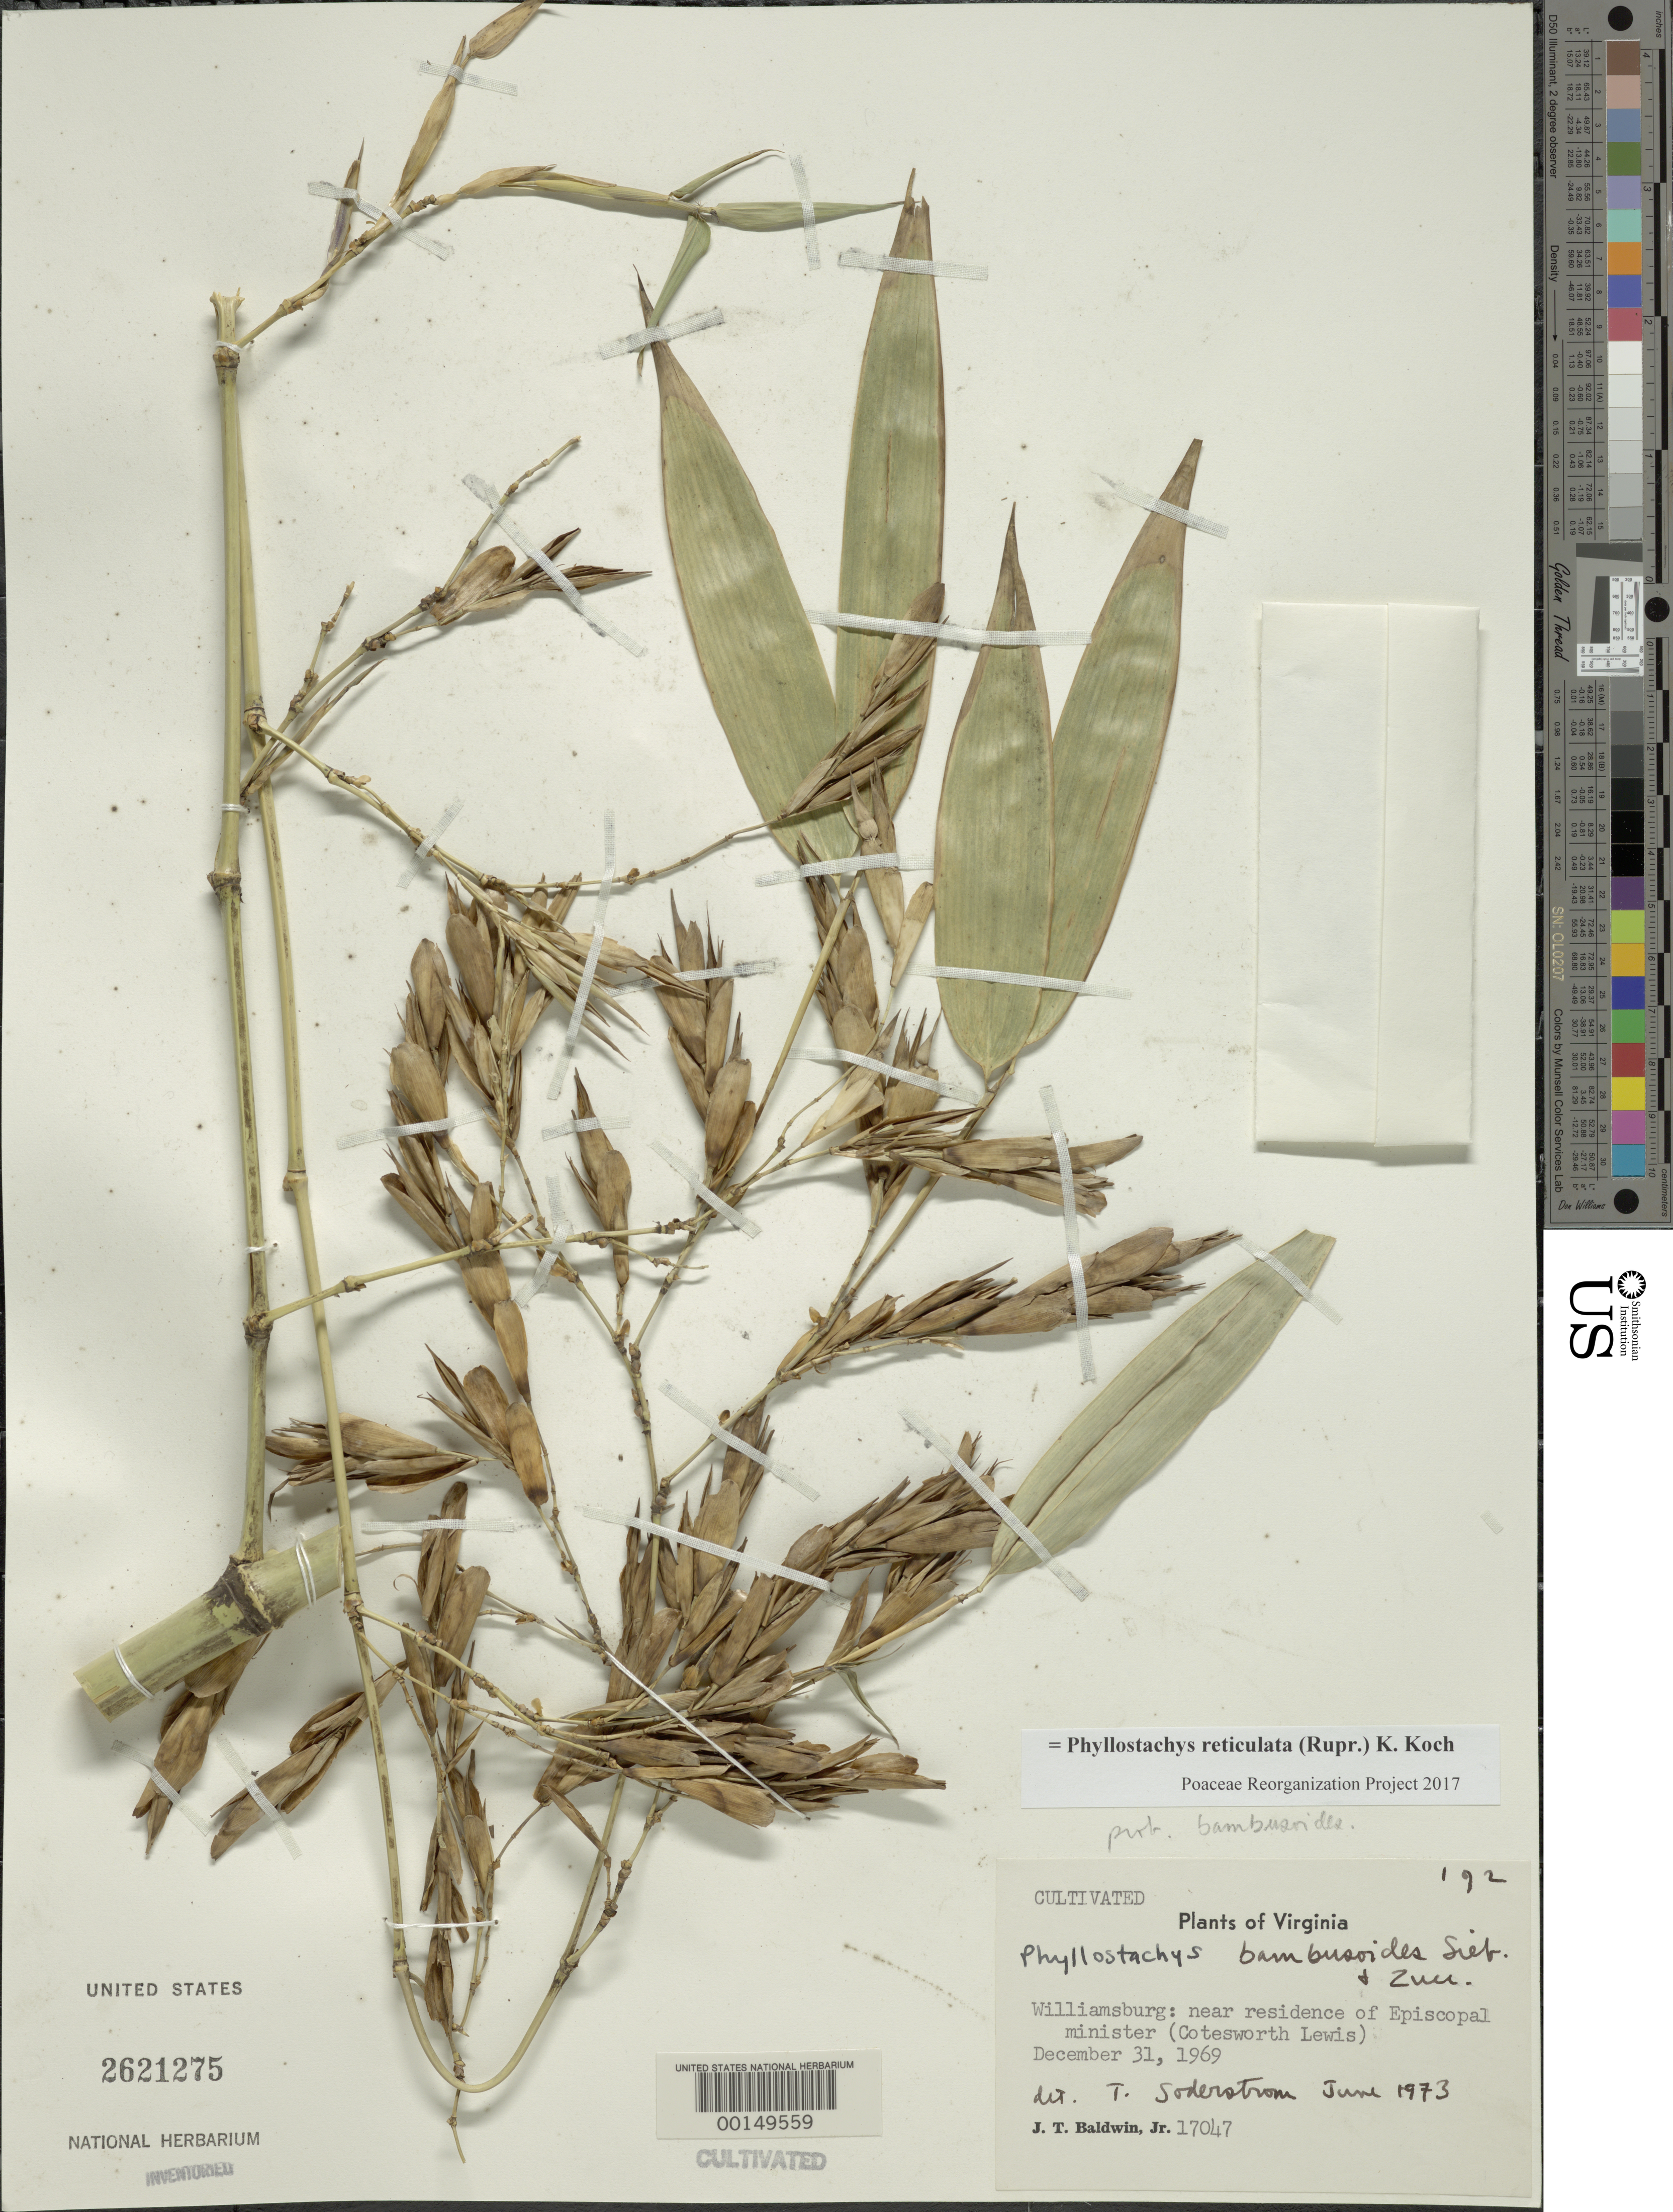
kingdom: Plantae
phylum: Tracheophyta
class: Liliopsida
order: Poales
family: Poaceae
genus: Phyllostachys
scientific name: Phyllostachys reticulata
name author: (Rupr.) K. Koch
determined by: Poaceae Reorganization Project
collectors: J. T. Baldwin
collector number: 17047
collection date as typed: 31 Dec 1969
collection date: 1969-12-31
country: United States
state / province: Virginia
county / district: City of Williamsburg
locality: Williamsburg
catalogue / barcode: US 2621275